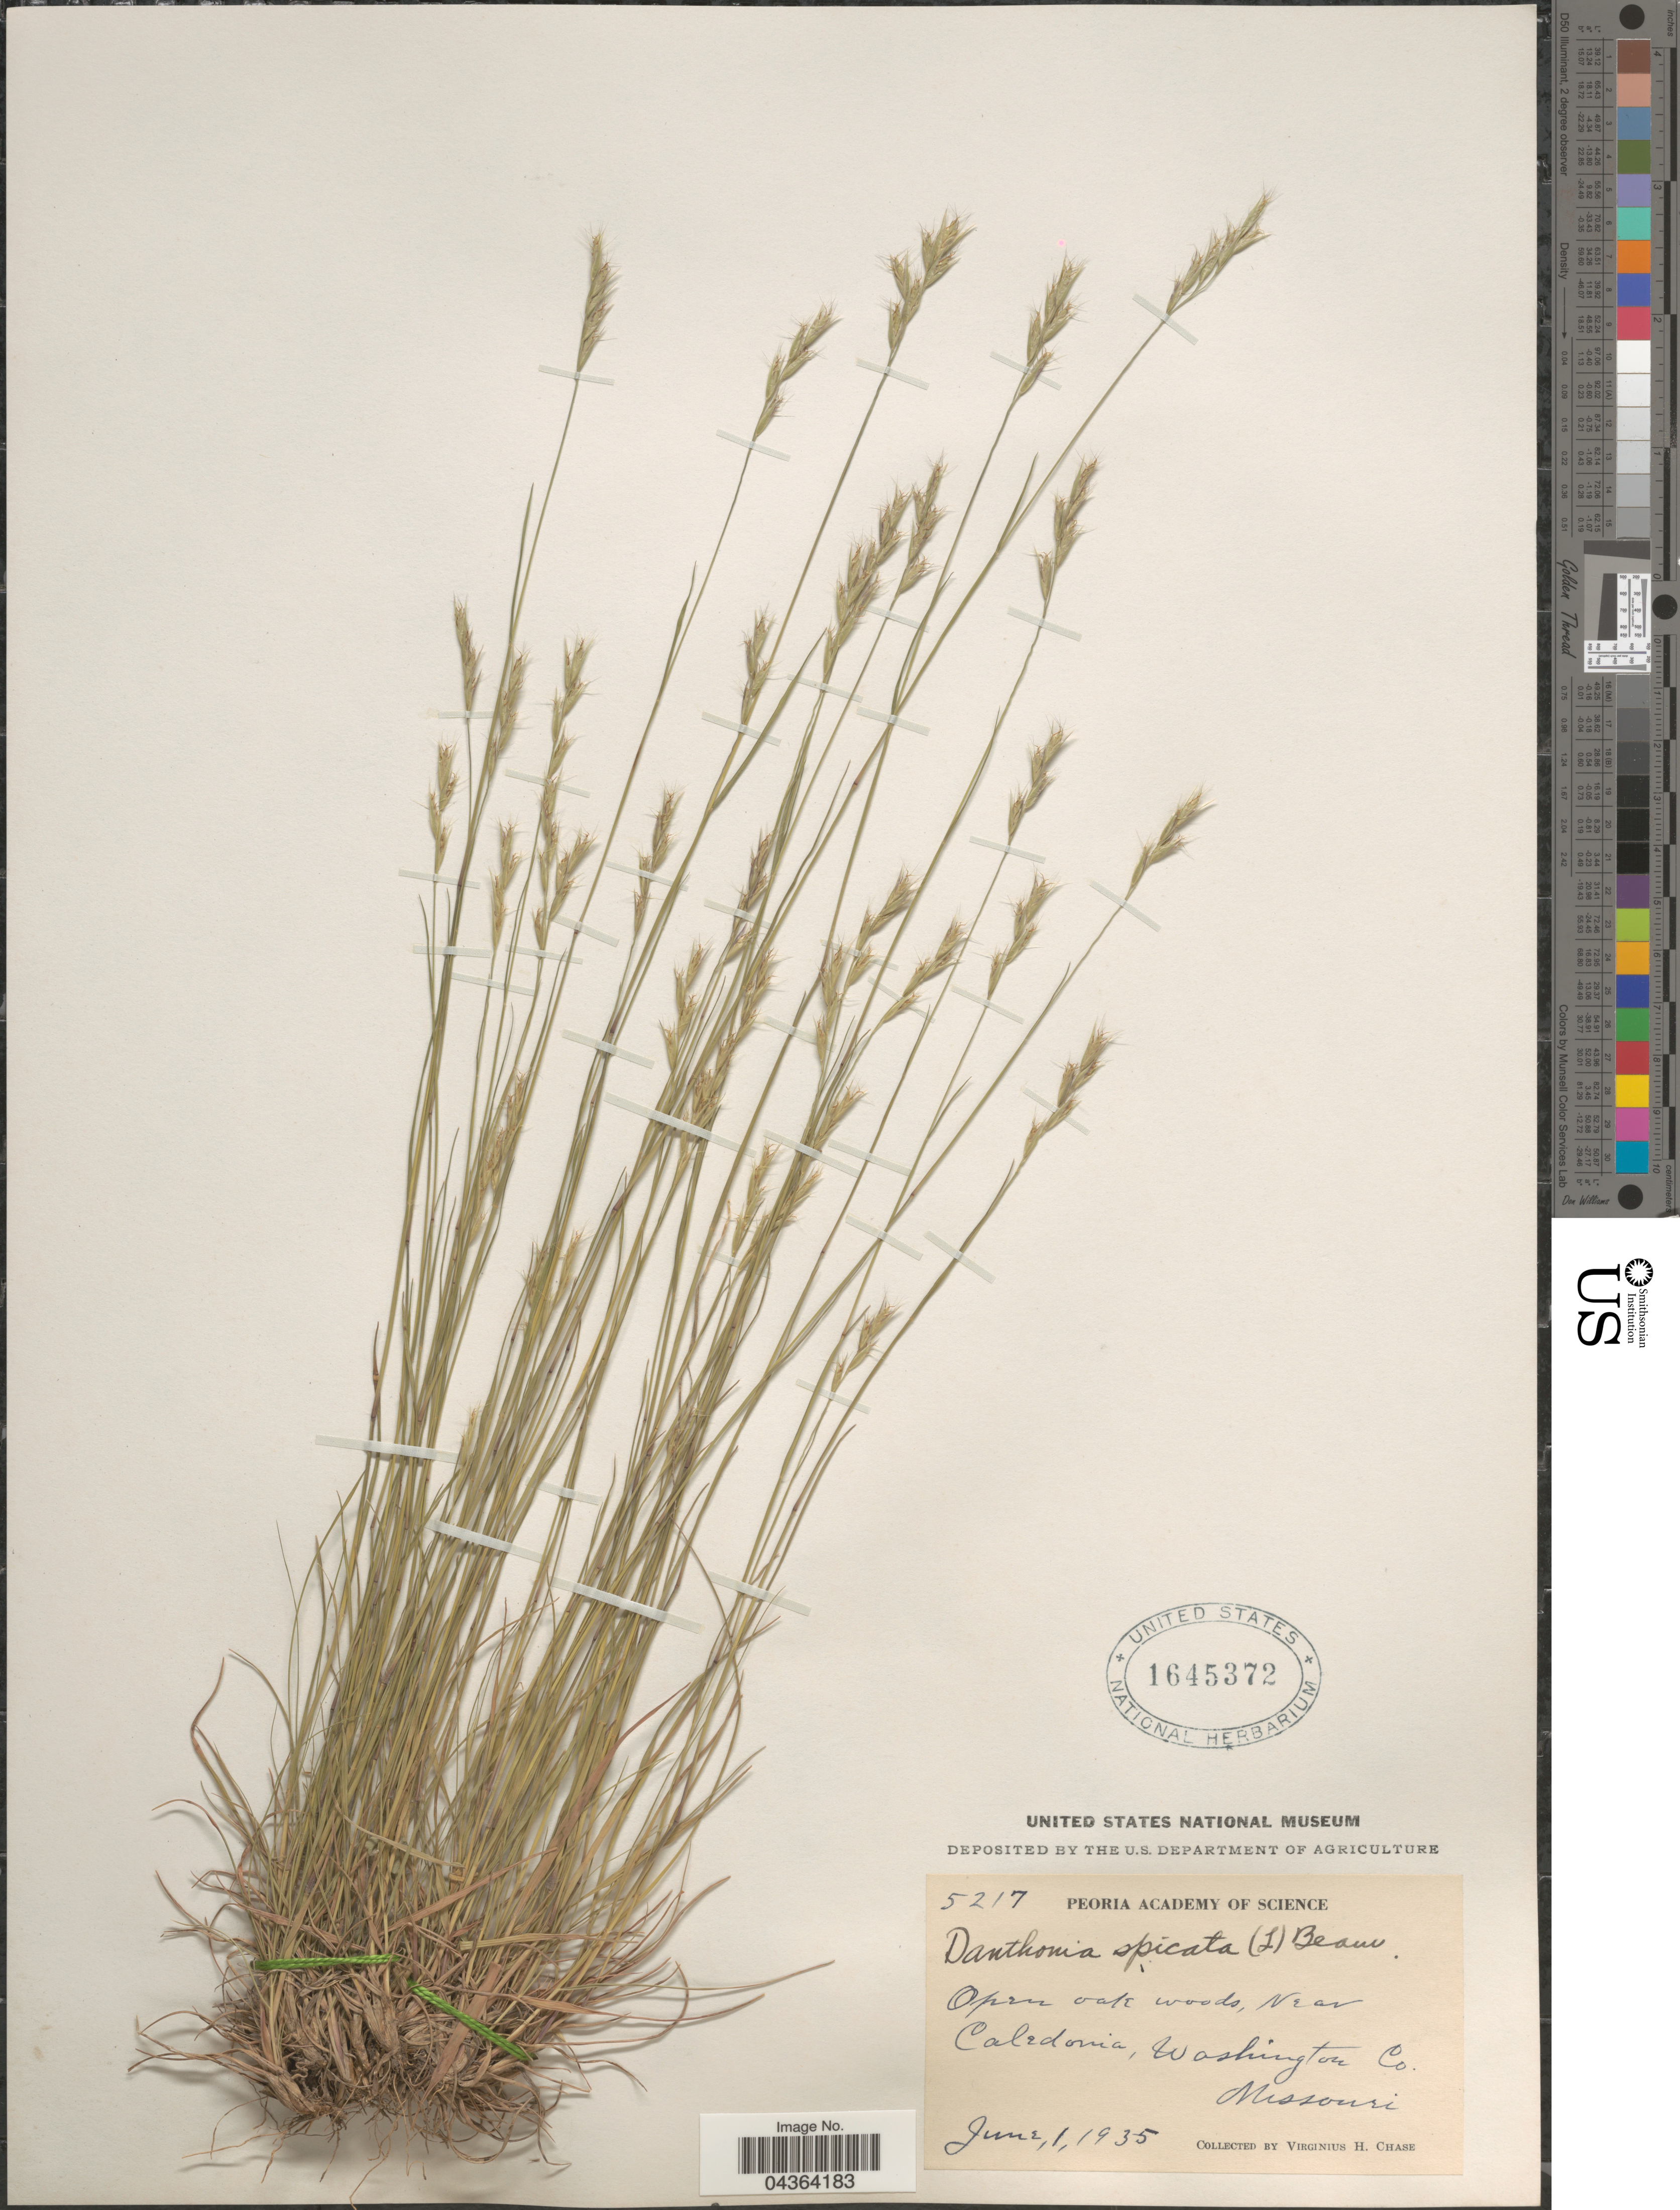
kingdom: Plantae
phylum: Tracheophyta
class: Liliopsida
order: Poales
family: Poaceae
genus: Danthonia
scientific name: Danthonia spicata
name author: (L.) P. Beauv. ex Roem. & Schult.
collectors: V. H. Chase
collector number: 5217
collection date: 1935-06-01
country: United States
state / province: Missouri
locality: Near Caledonia, Washington Co.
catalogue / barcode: US 1645372